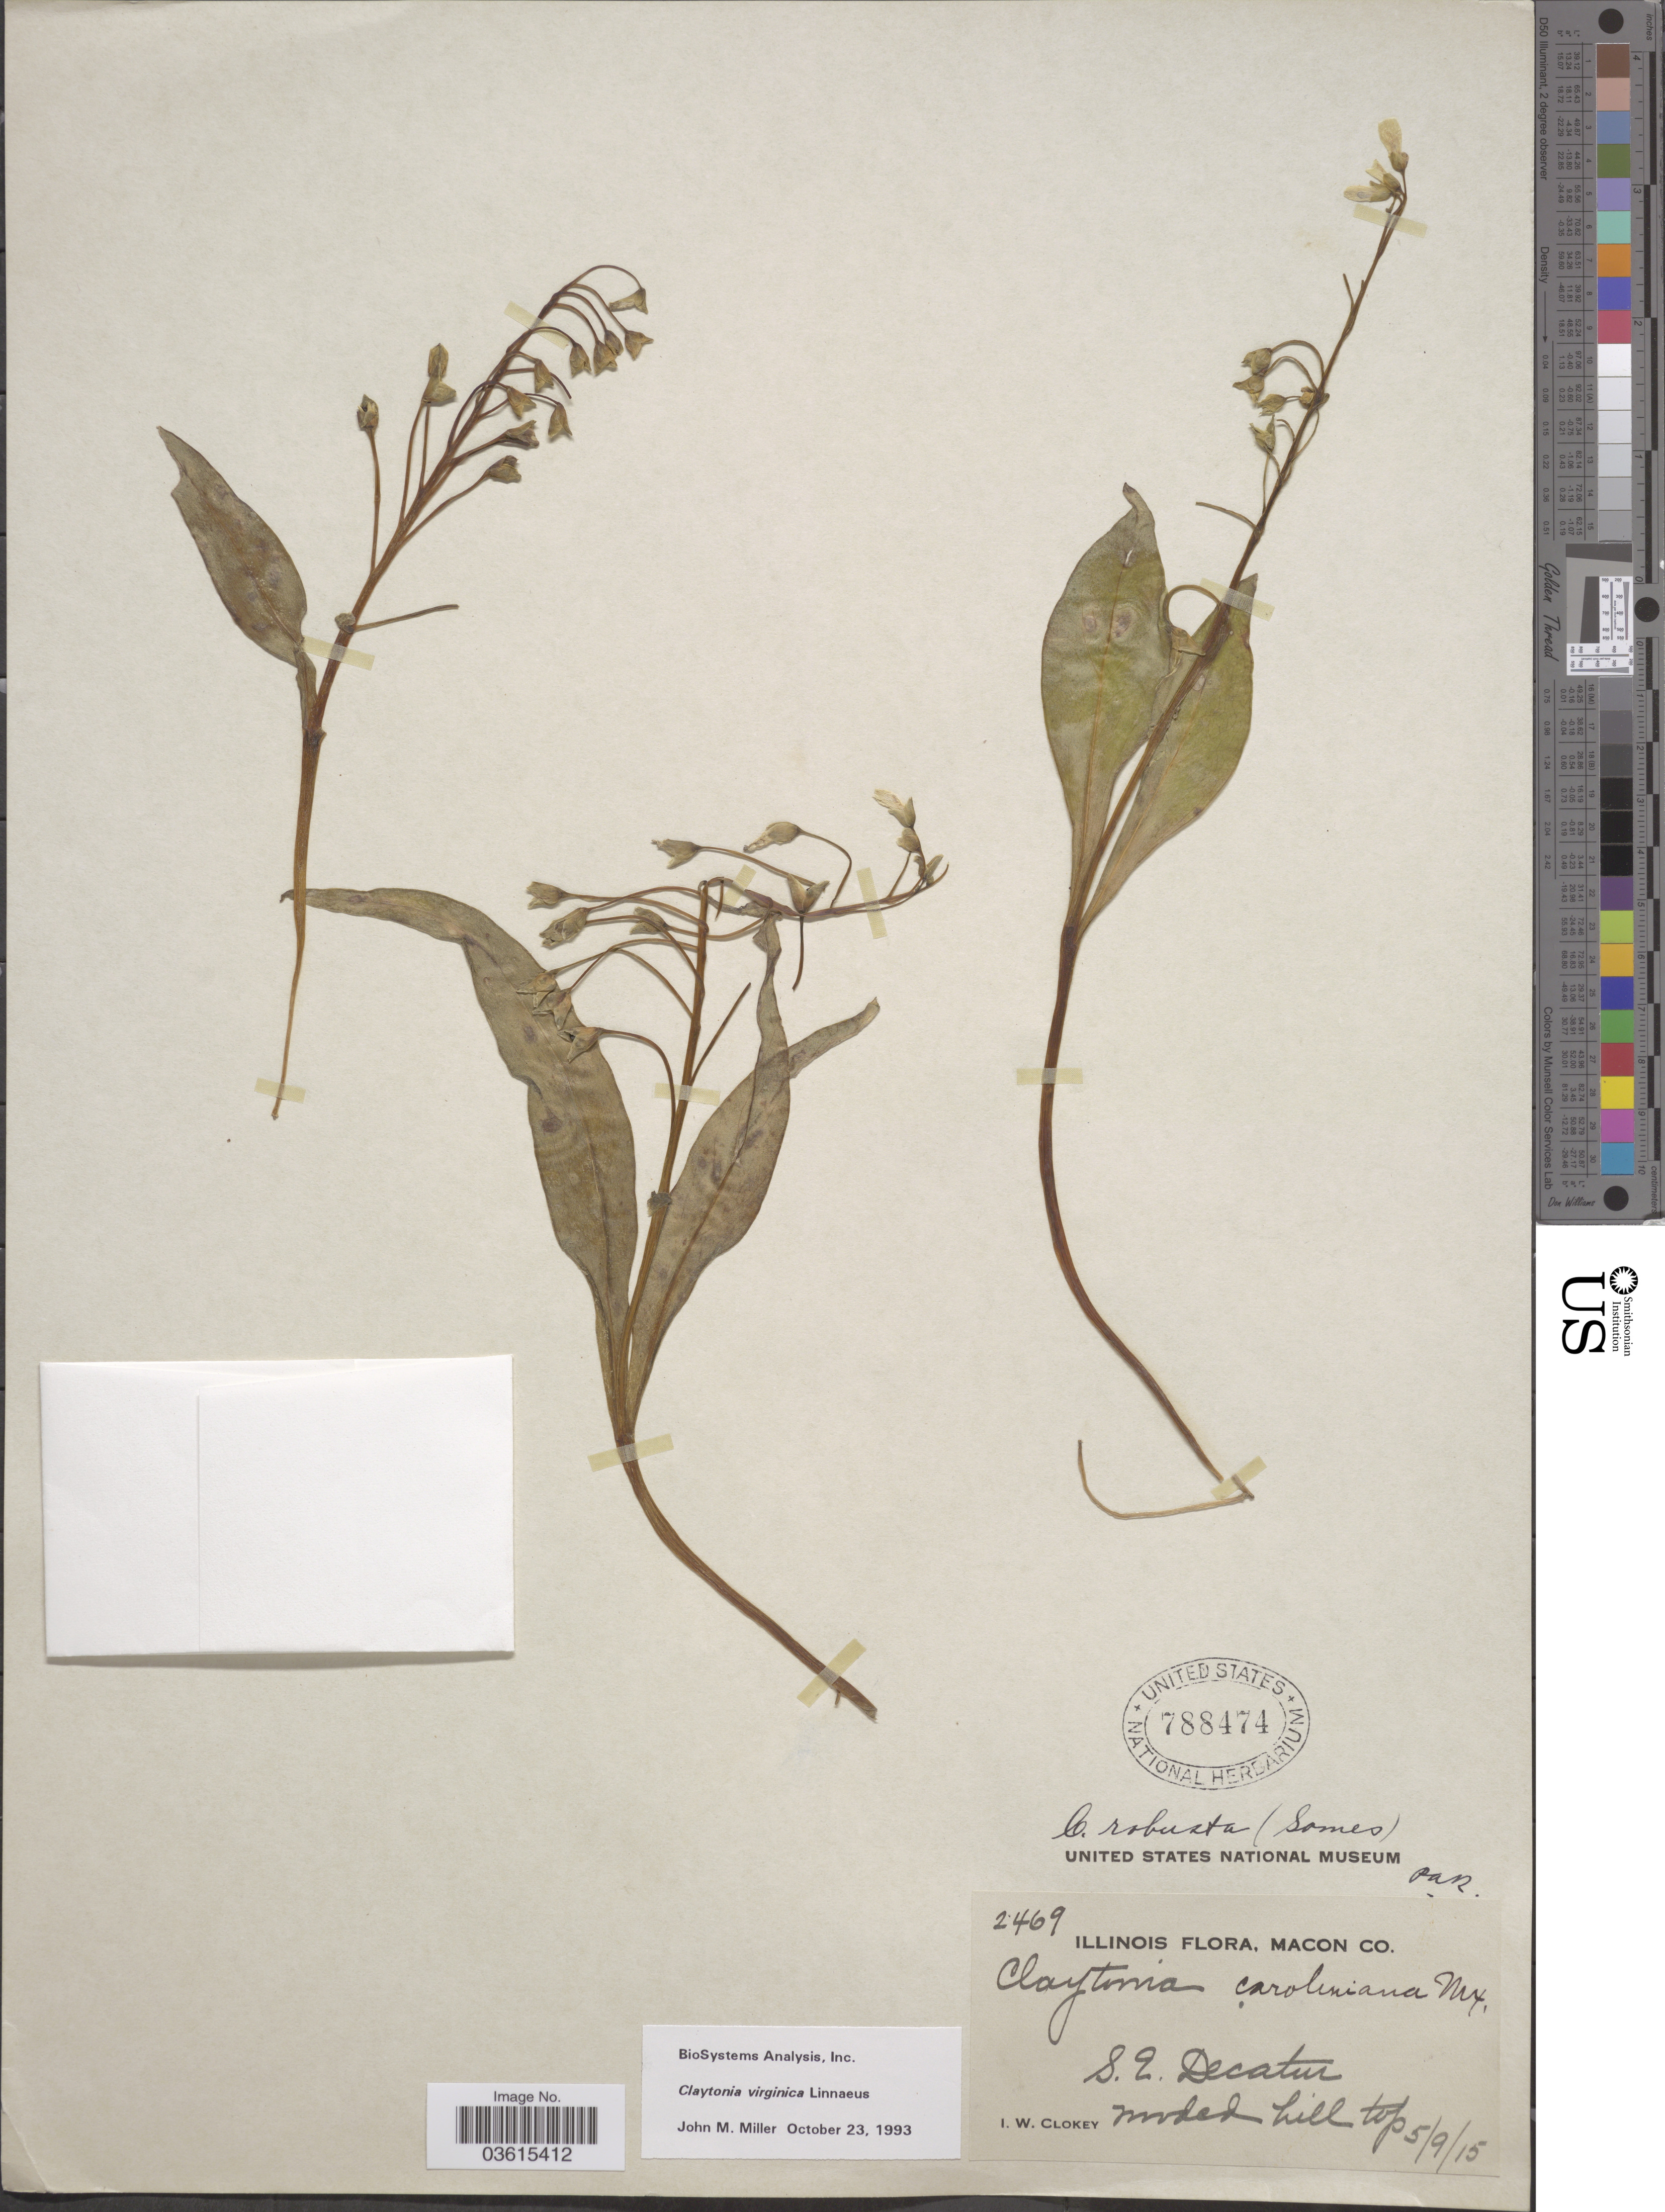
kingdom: Plantae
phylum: Tracheophyta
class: Magnoliopsida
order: Caryophyllales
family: Montiaceae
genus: Claytonia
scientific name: Claytonia virginica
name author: L.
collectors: I. W. Clokey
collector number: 2469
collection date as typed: Transcribed d/m/y: 9/5/15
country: United States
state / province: Illinois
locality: Macon Co. S. E. Decatur. Wooded hill top.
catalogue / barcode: US 788474